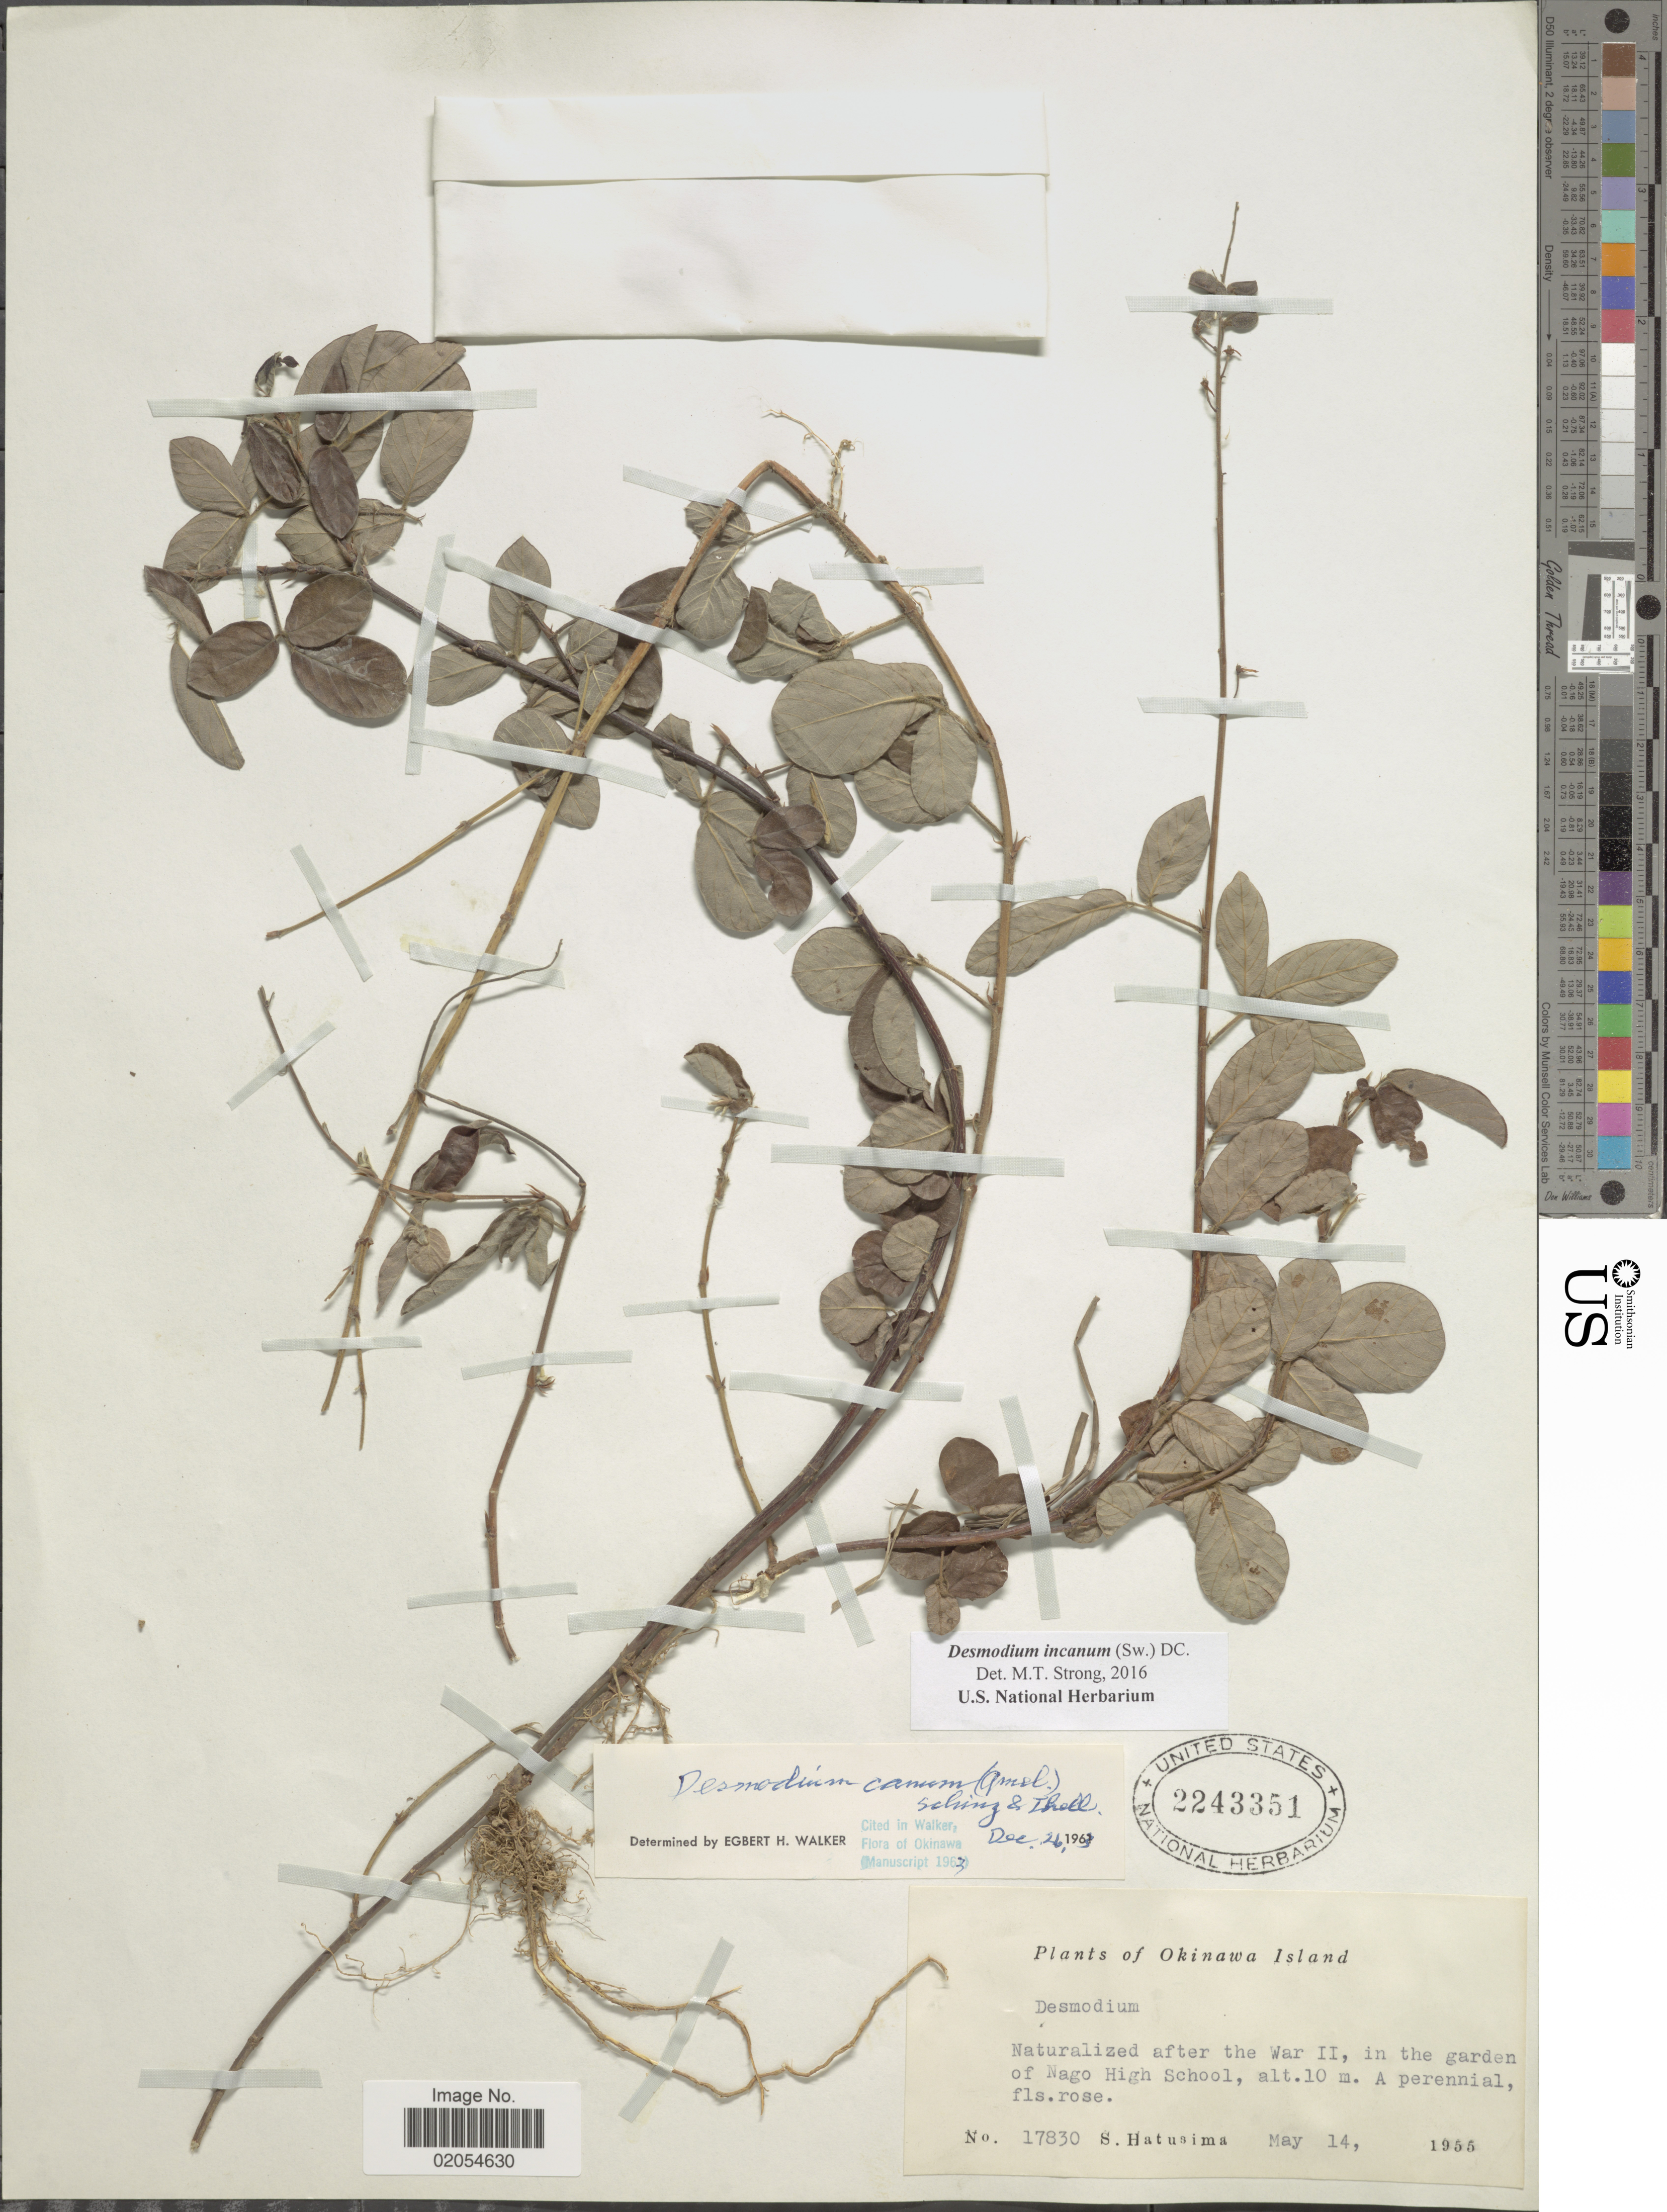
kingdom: Plantae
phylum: Tracheophyta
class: Magnoliopsida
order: Fabales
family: Fabaceae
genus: Desmodium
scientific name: Desmodium incanum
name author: (Sw.) DC.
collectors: S. Hatusima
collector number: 17830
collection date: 1955-05-14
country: Japan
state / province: Okinawa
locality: In the garden of Nago High School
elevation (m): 10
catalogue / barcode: US 2243351